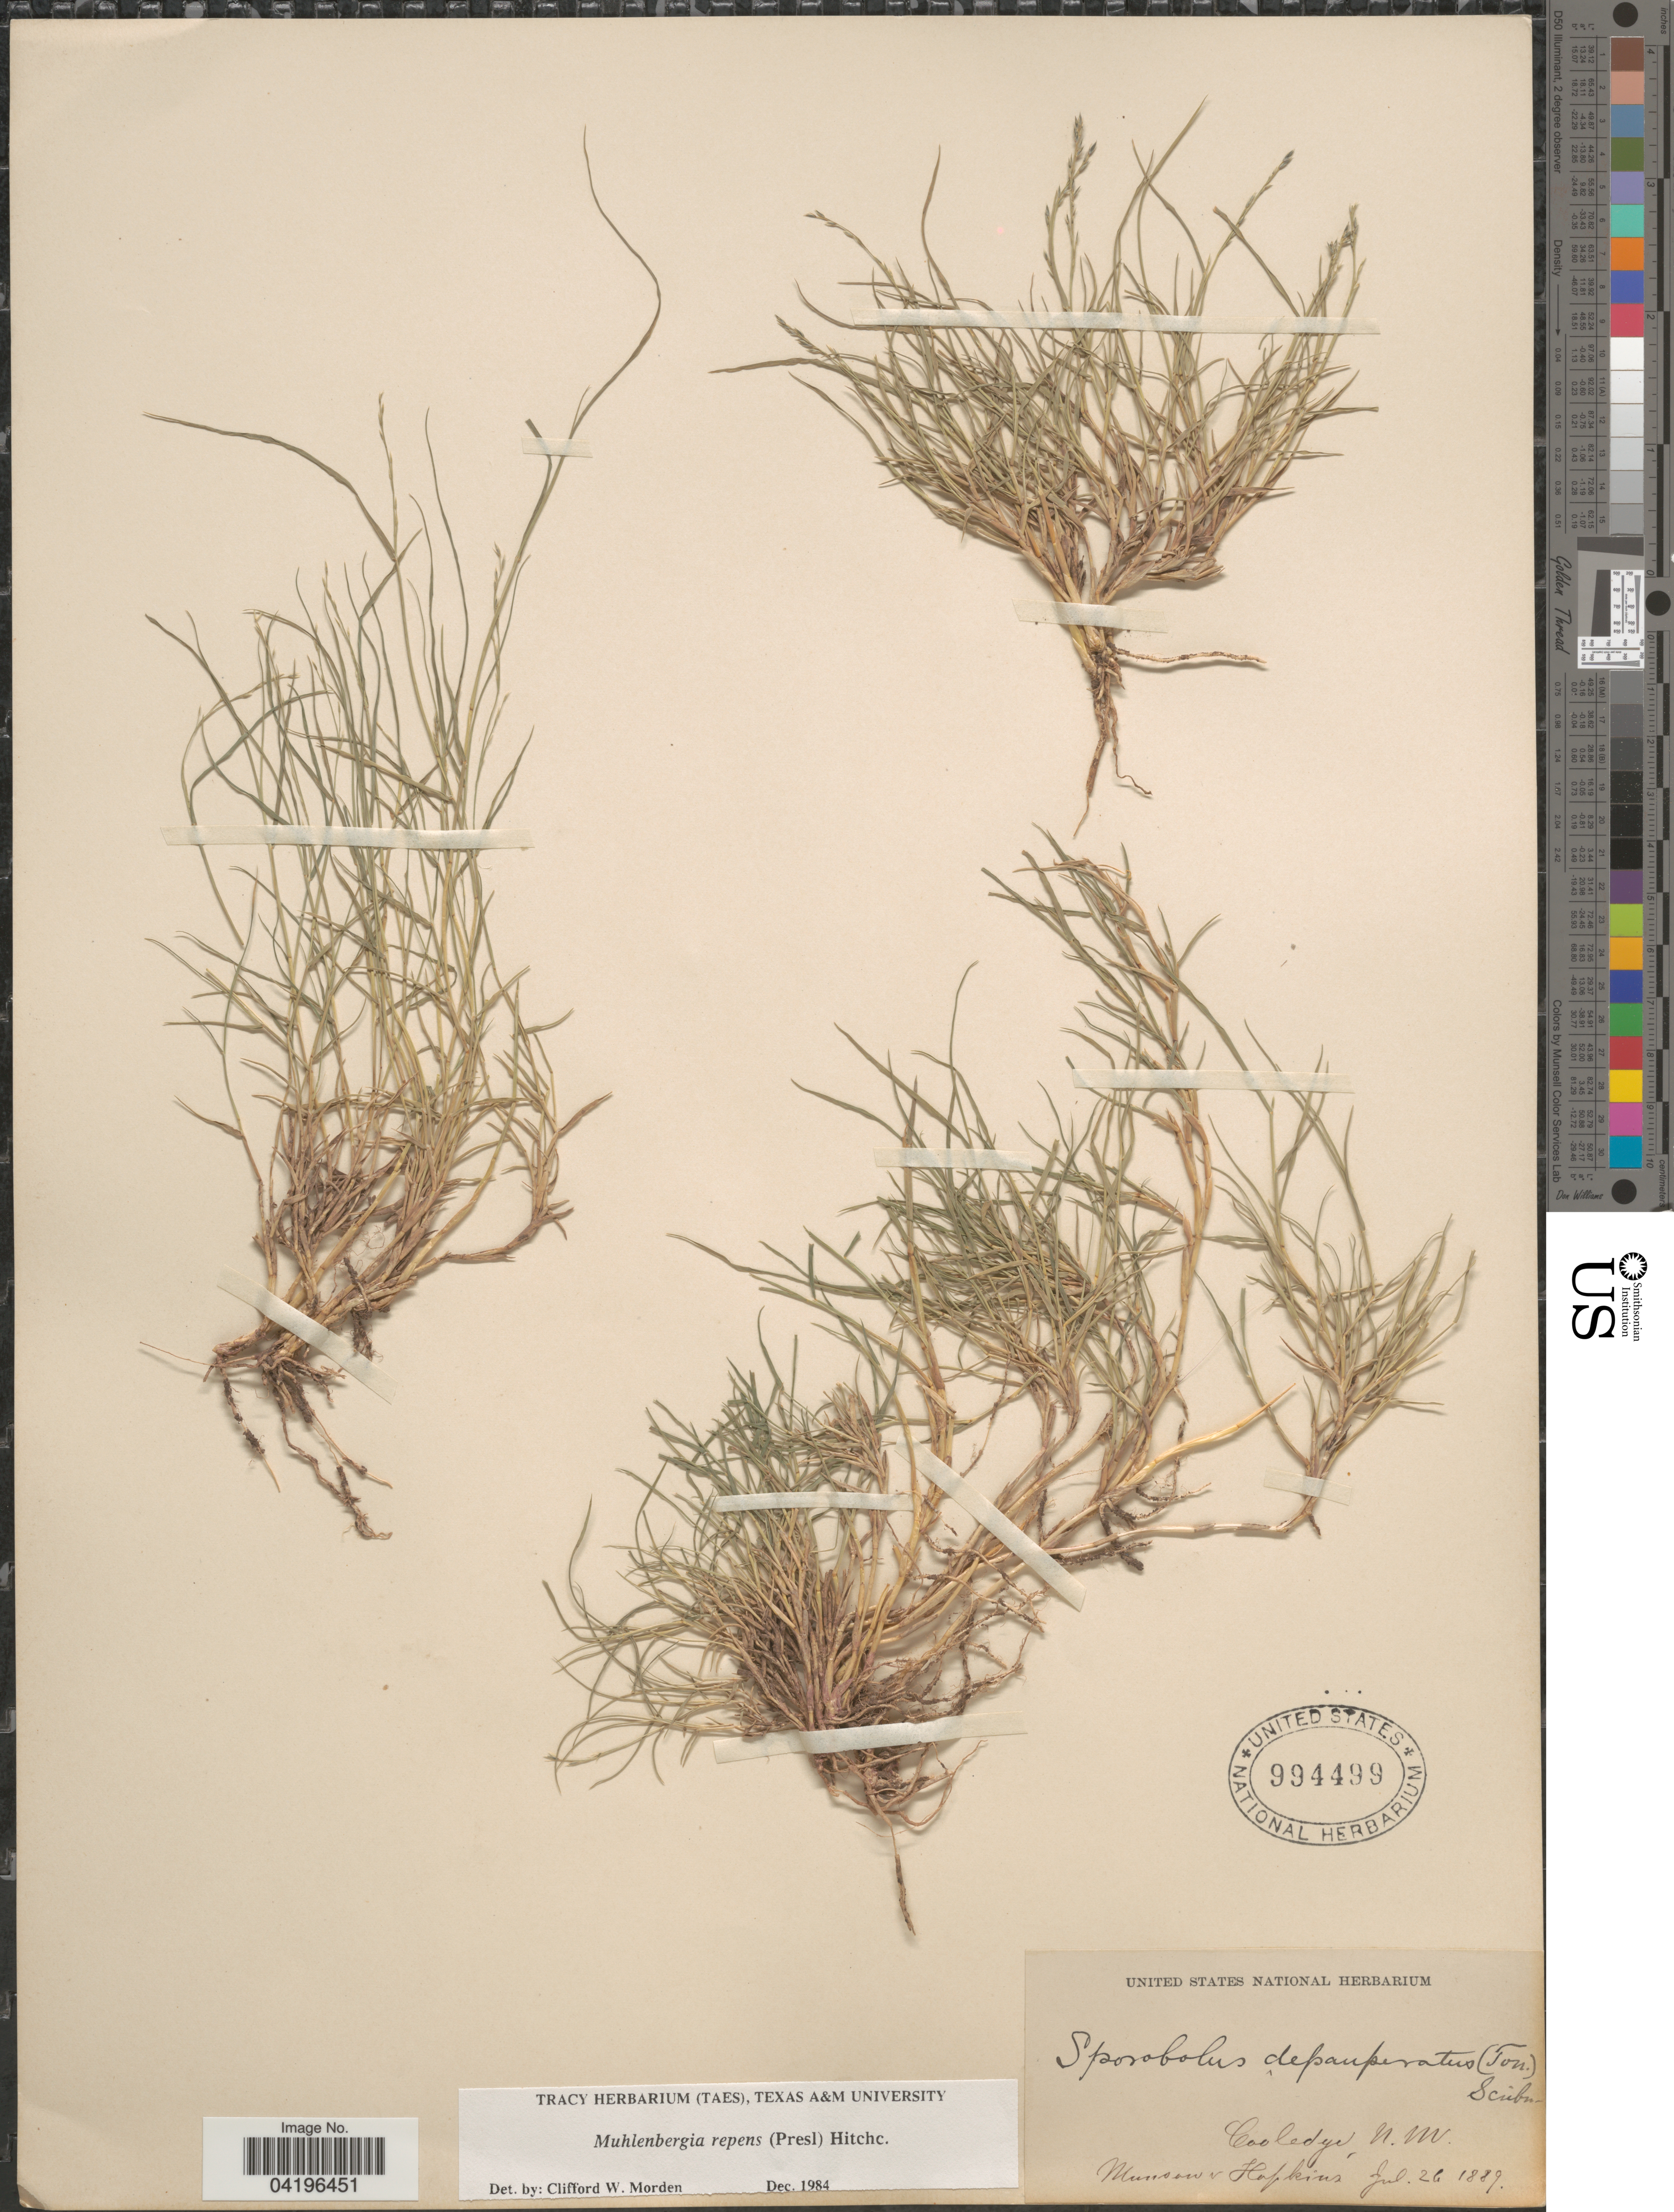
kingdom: Plantae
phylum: Tracheophyta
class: Liliopsida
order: Poales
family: Poaceae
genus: Muhlenbergia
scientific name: Muhlenbergia repens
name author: (J. Presl) Hitchc.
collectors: -. Munson & -. Hopkins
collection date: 1889-07-26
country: United States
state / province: New Mexico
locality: Coolegde.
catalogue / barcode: US 994499